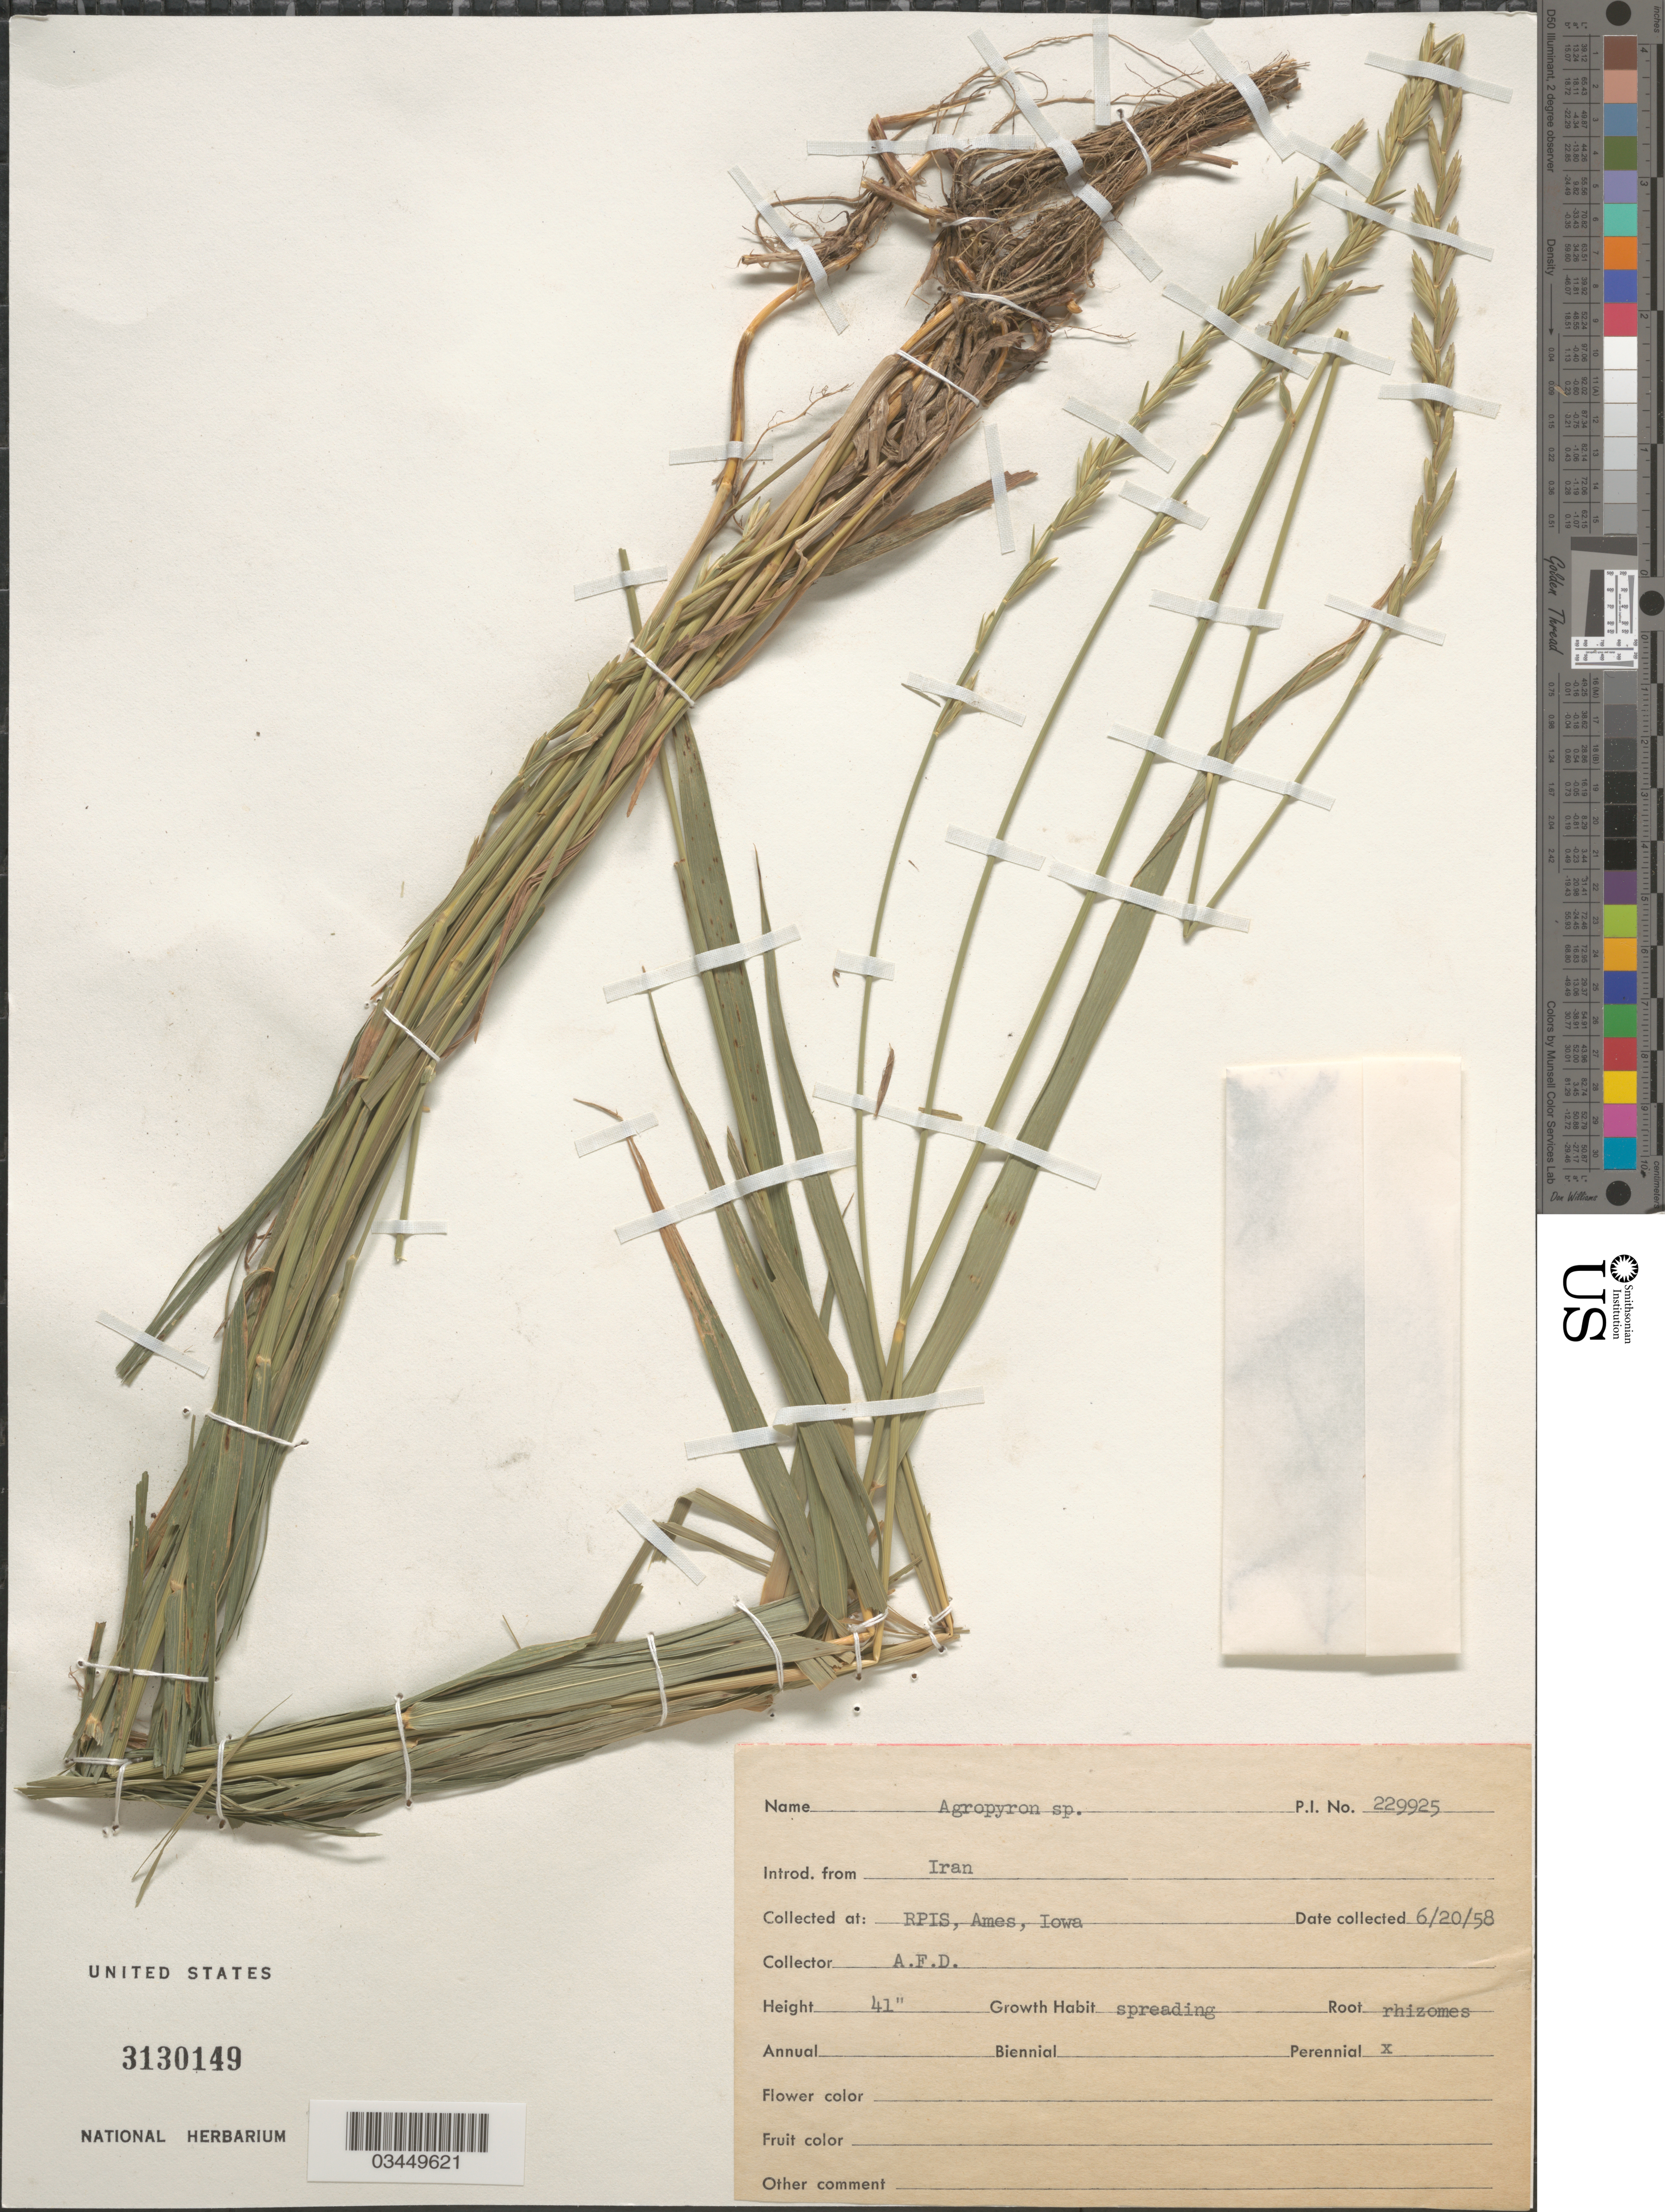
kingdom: Plantae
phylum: Tracheophyta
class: Liliopsida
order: Poales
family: Poaceae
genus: Elymus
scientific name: Elymus sp.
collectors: A. D.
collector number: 229925?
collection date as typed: Transcribed d/m/y: 20/6/58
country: United States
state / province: Iowa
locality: RPIS, Ames.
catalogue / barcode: US 3130149